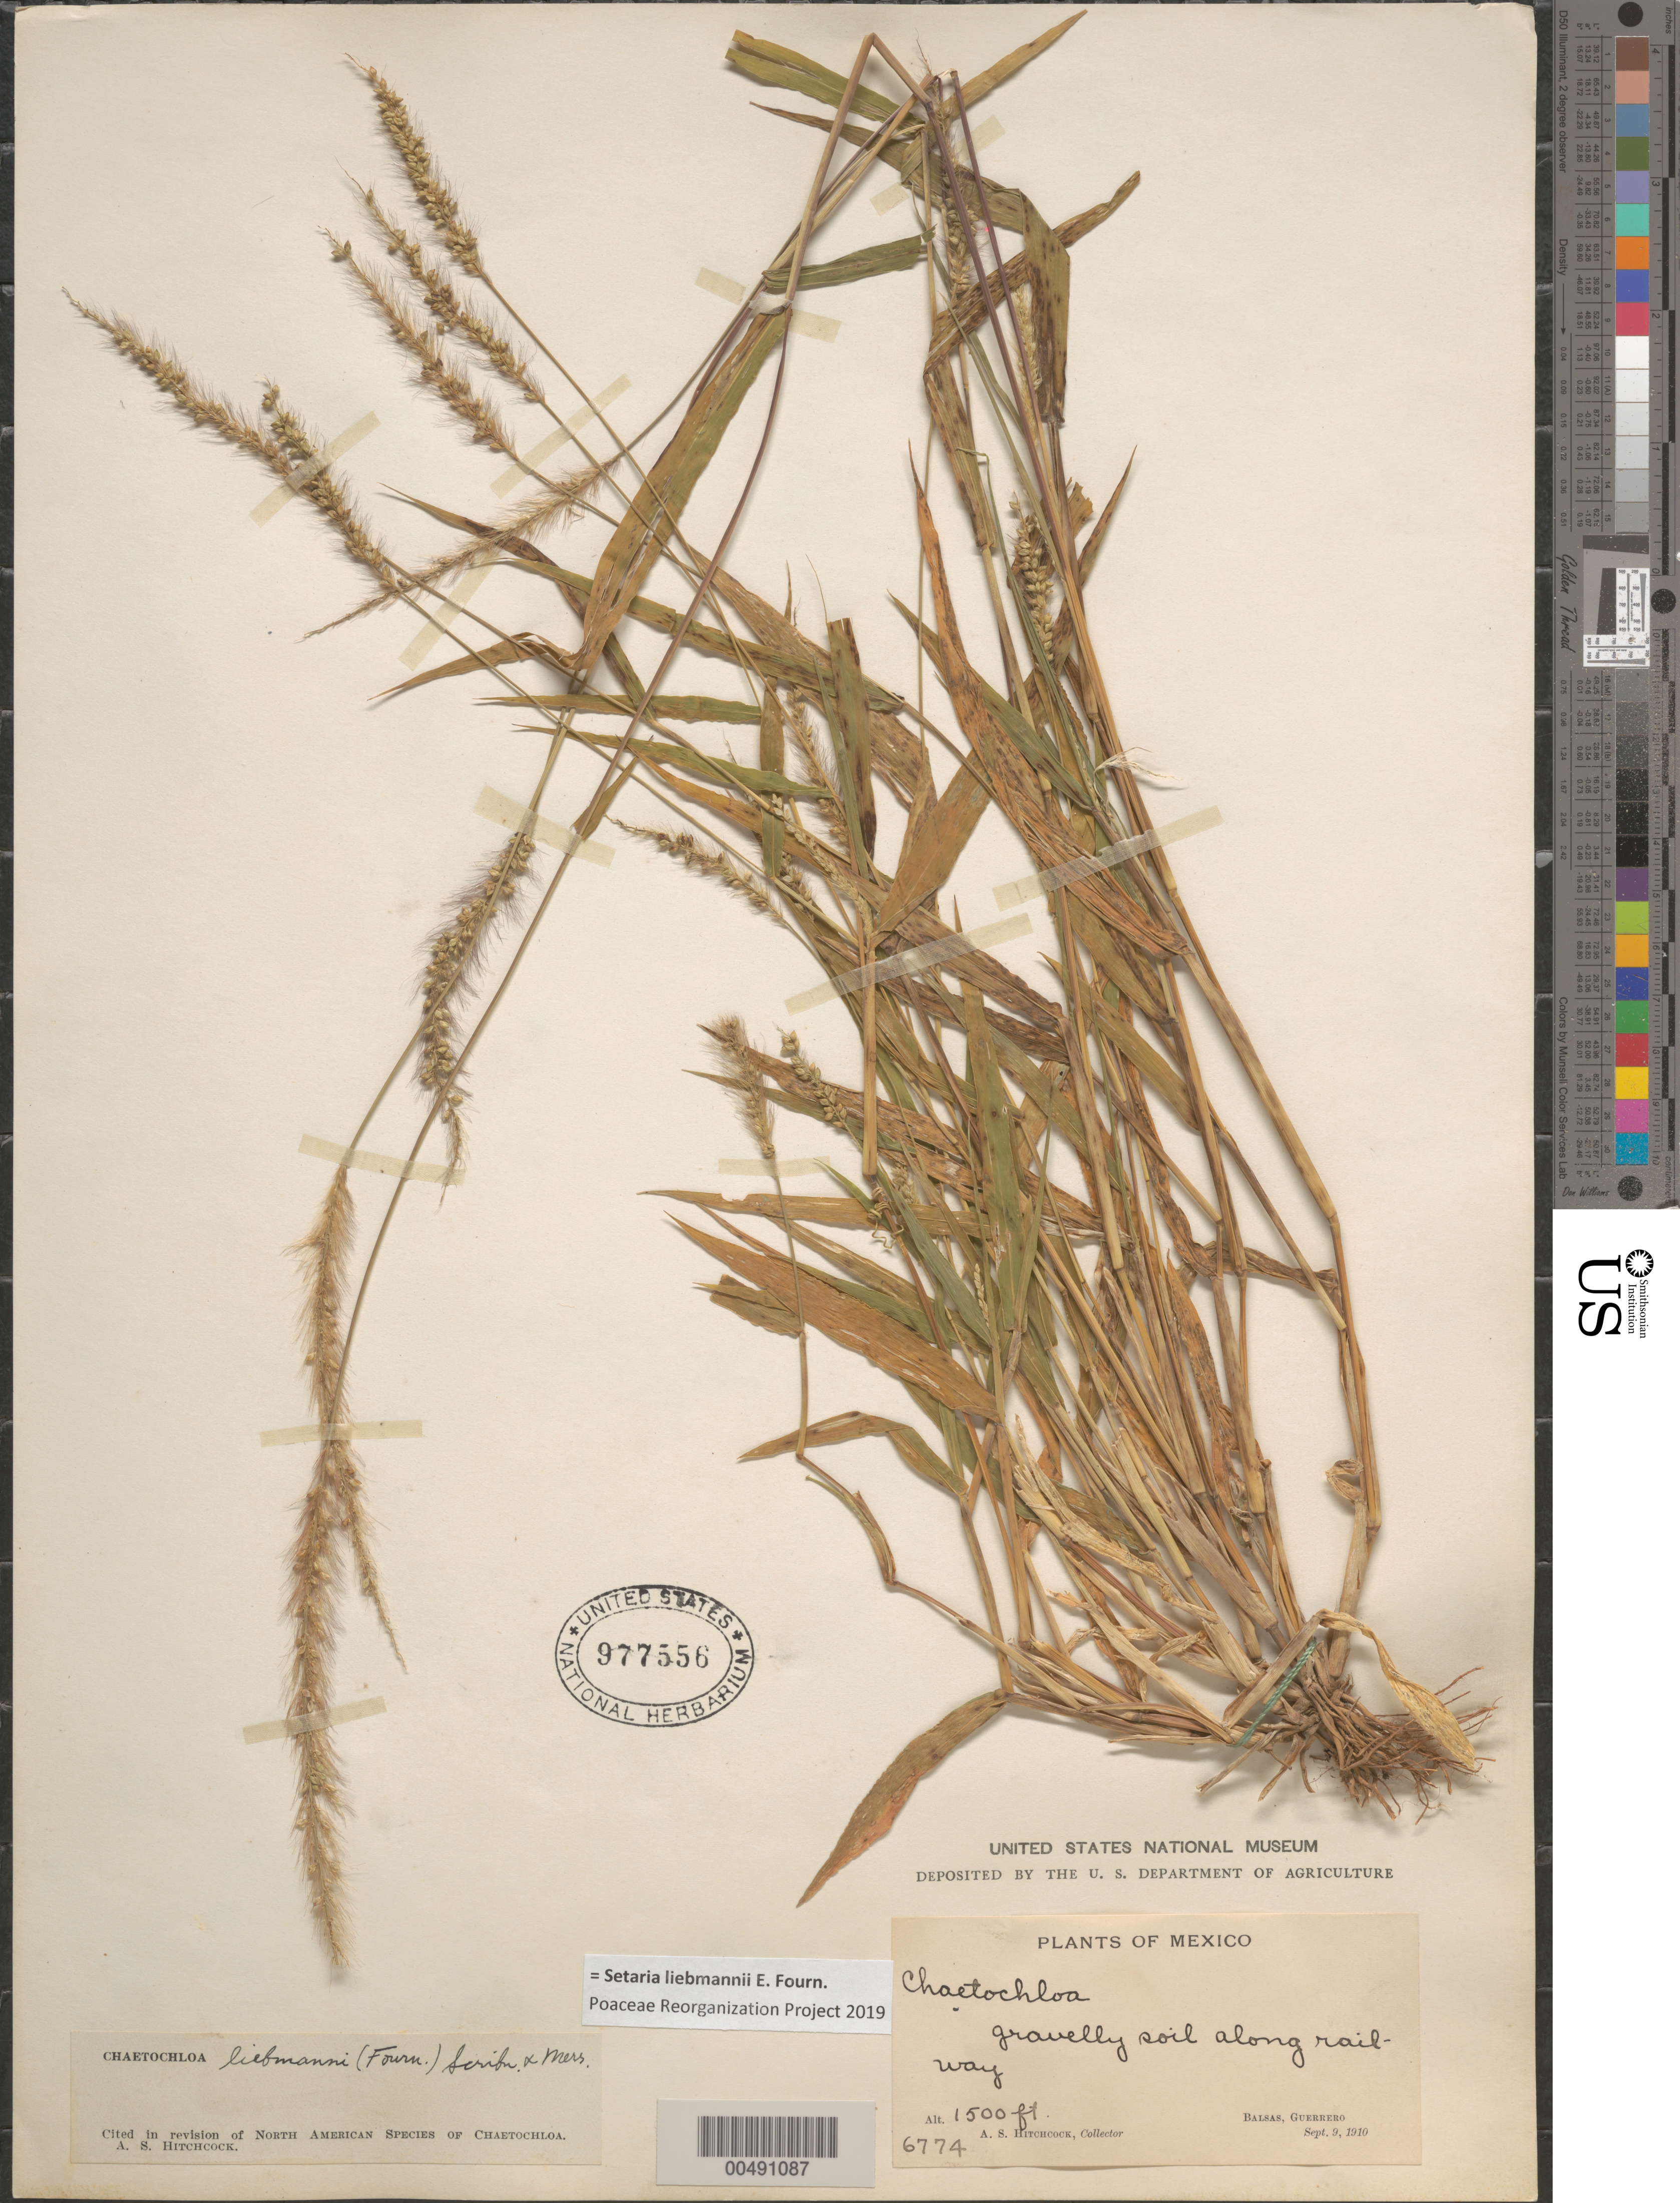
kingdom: Plantae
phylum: Tracheophyta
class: Liliopsida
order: Poales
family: Poaceae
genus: Setaria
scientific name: Setaria liebmannii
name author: E. Fourn.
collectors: A. S. Hitchcock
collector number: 6774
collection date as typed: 9 Sep 1910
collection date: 1910-09-09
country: Mexico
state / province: Guerrero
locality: Balsas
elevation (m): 457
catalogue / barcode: US 977556